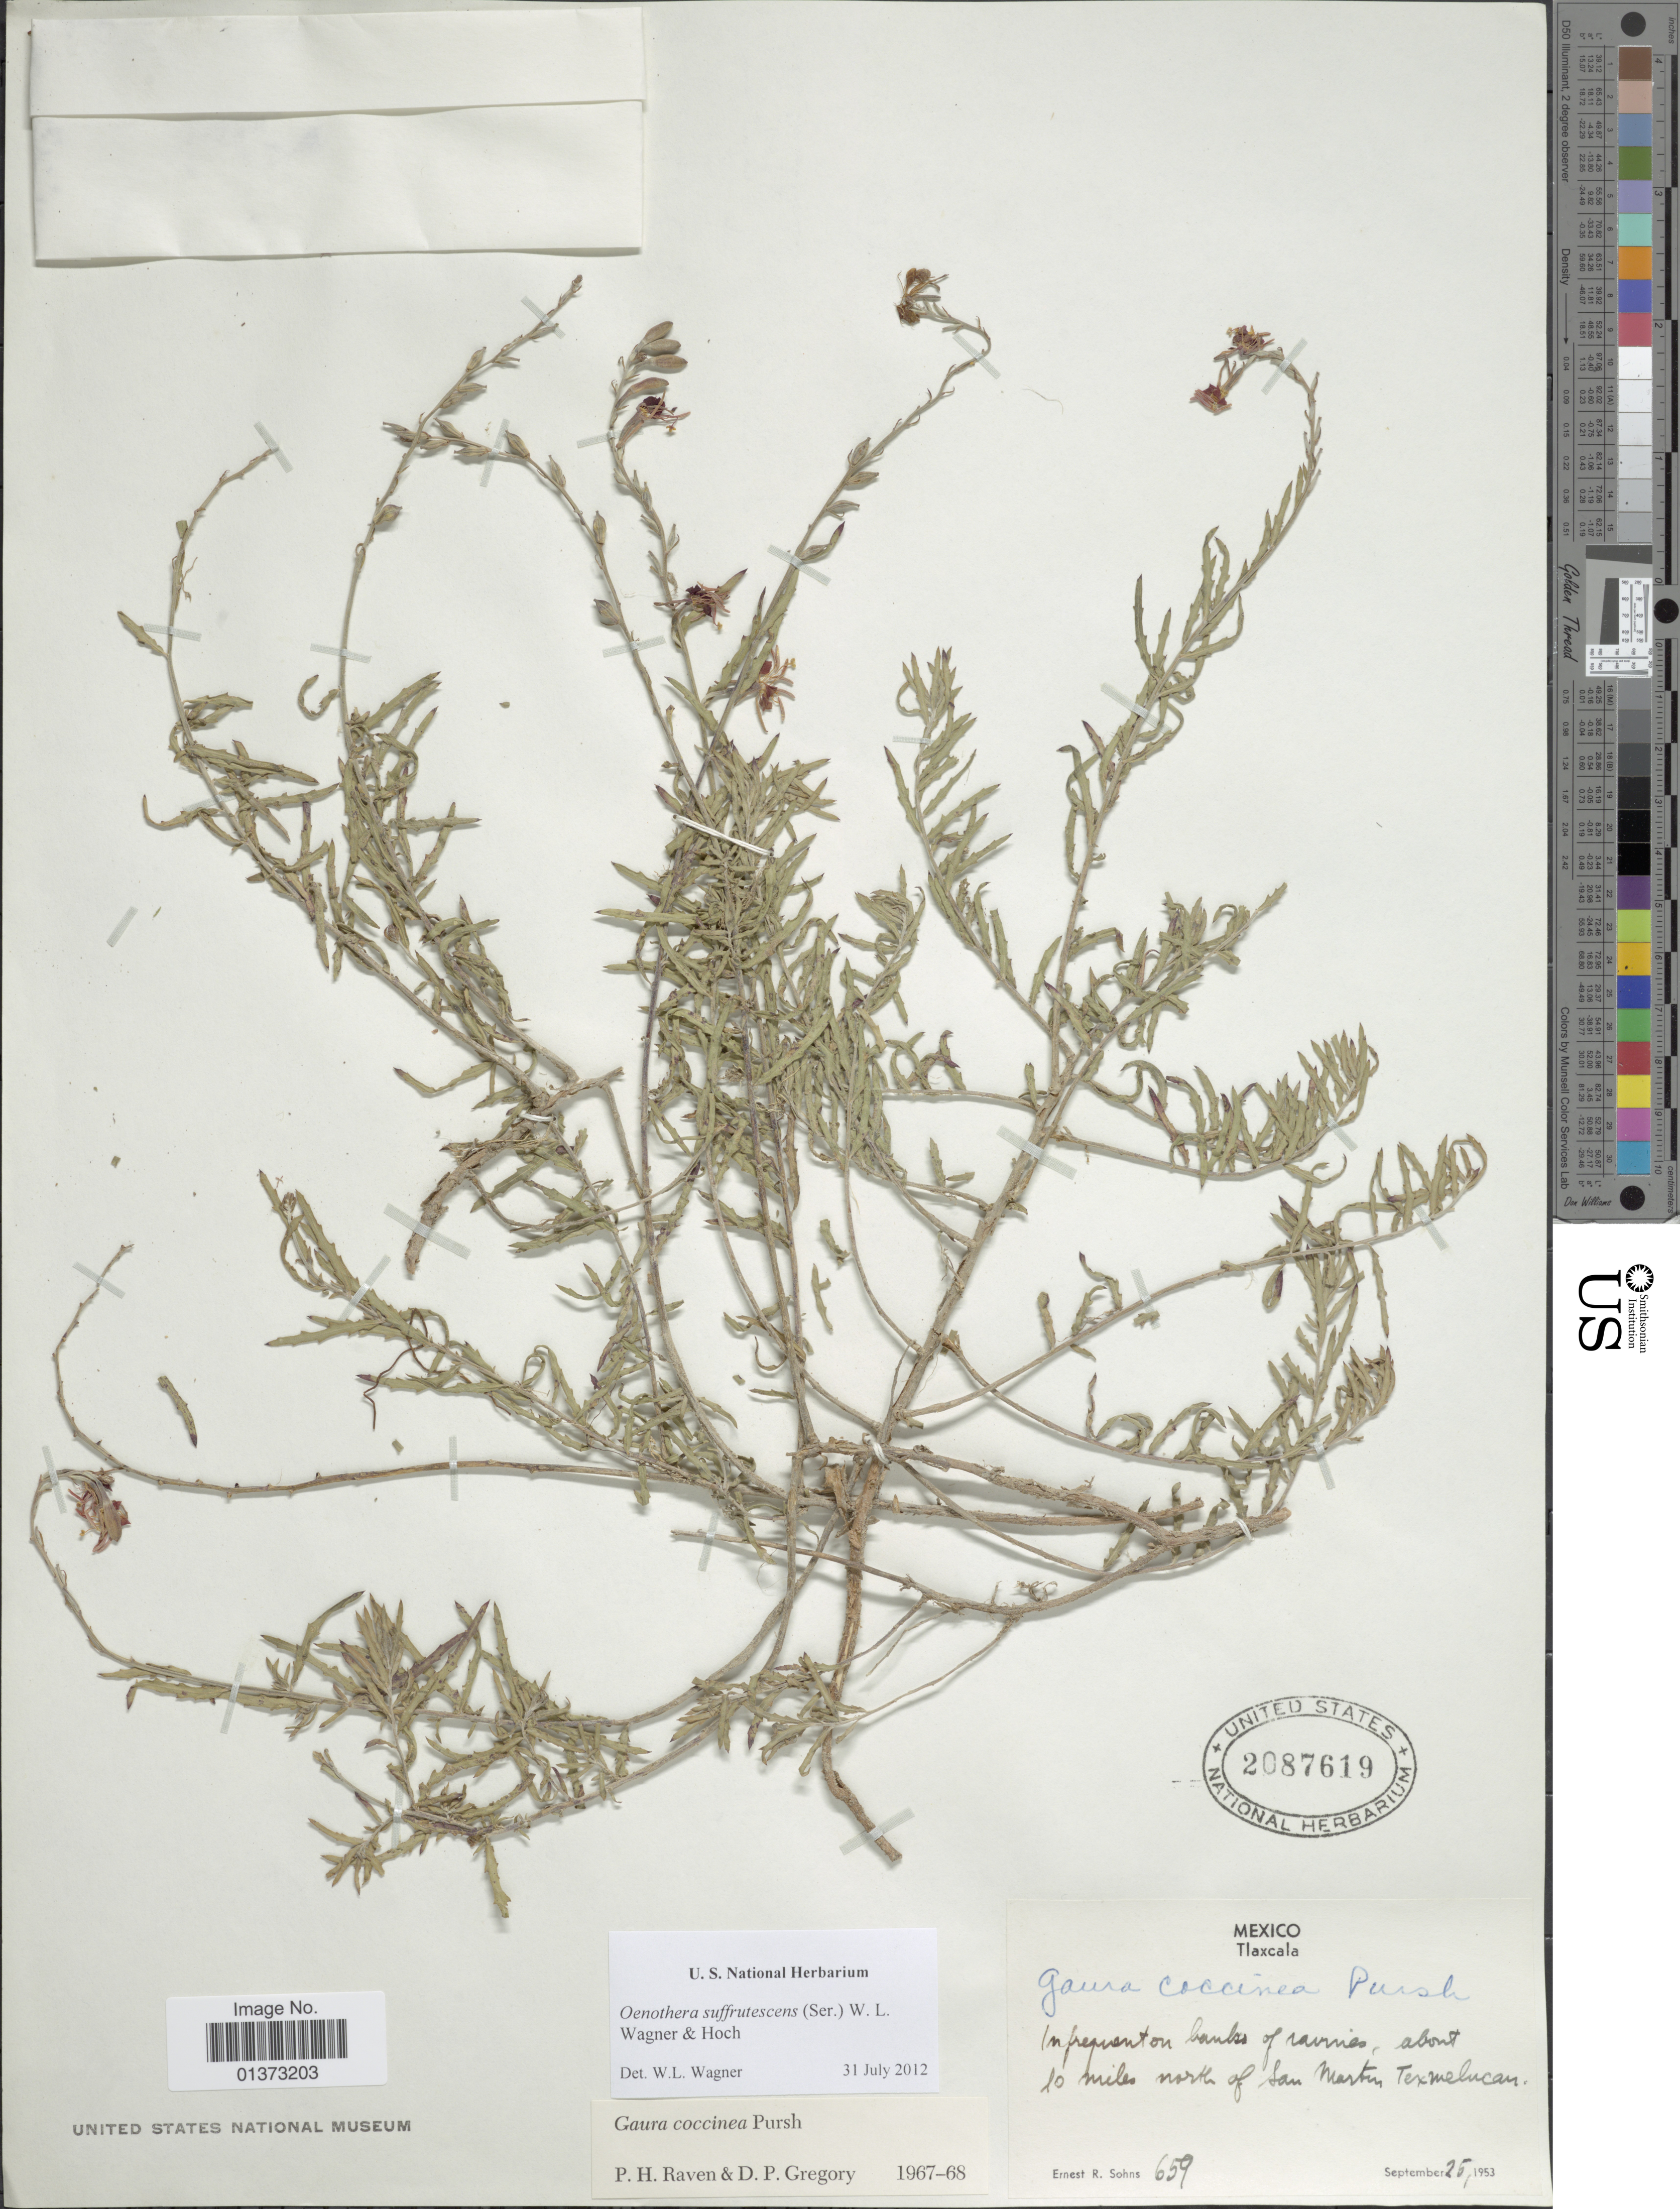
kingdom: Plantae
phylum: Tracheophyta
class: Magnoliopsida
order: Myrtales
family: Onagraceae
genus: Oenothera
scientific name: Oenothera suffrutescens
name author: (Ser.) W.L. Wagner & Hoch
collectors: E. R. Sohns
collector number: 659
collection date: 1953-09-25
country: Mexico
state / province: Tlaxcala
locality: About 10 miles north of San Martin Texmelucan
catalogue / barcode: US 2087619